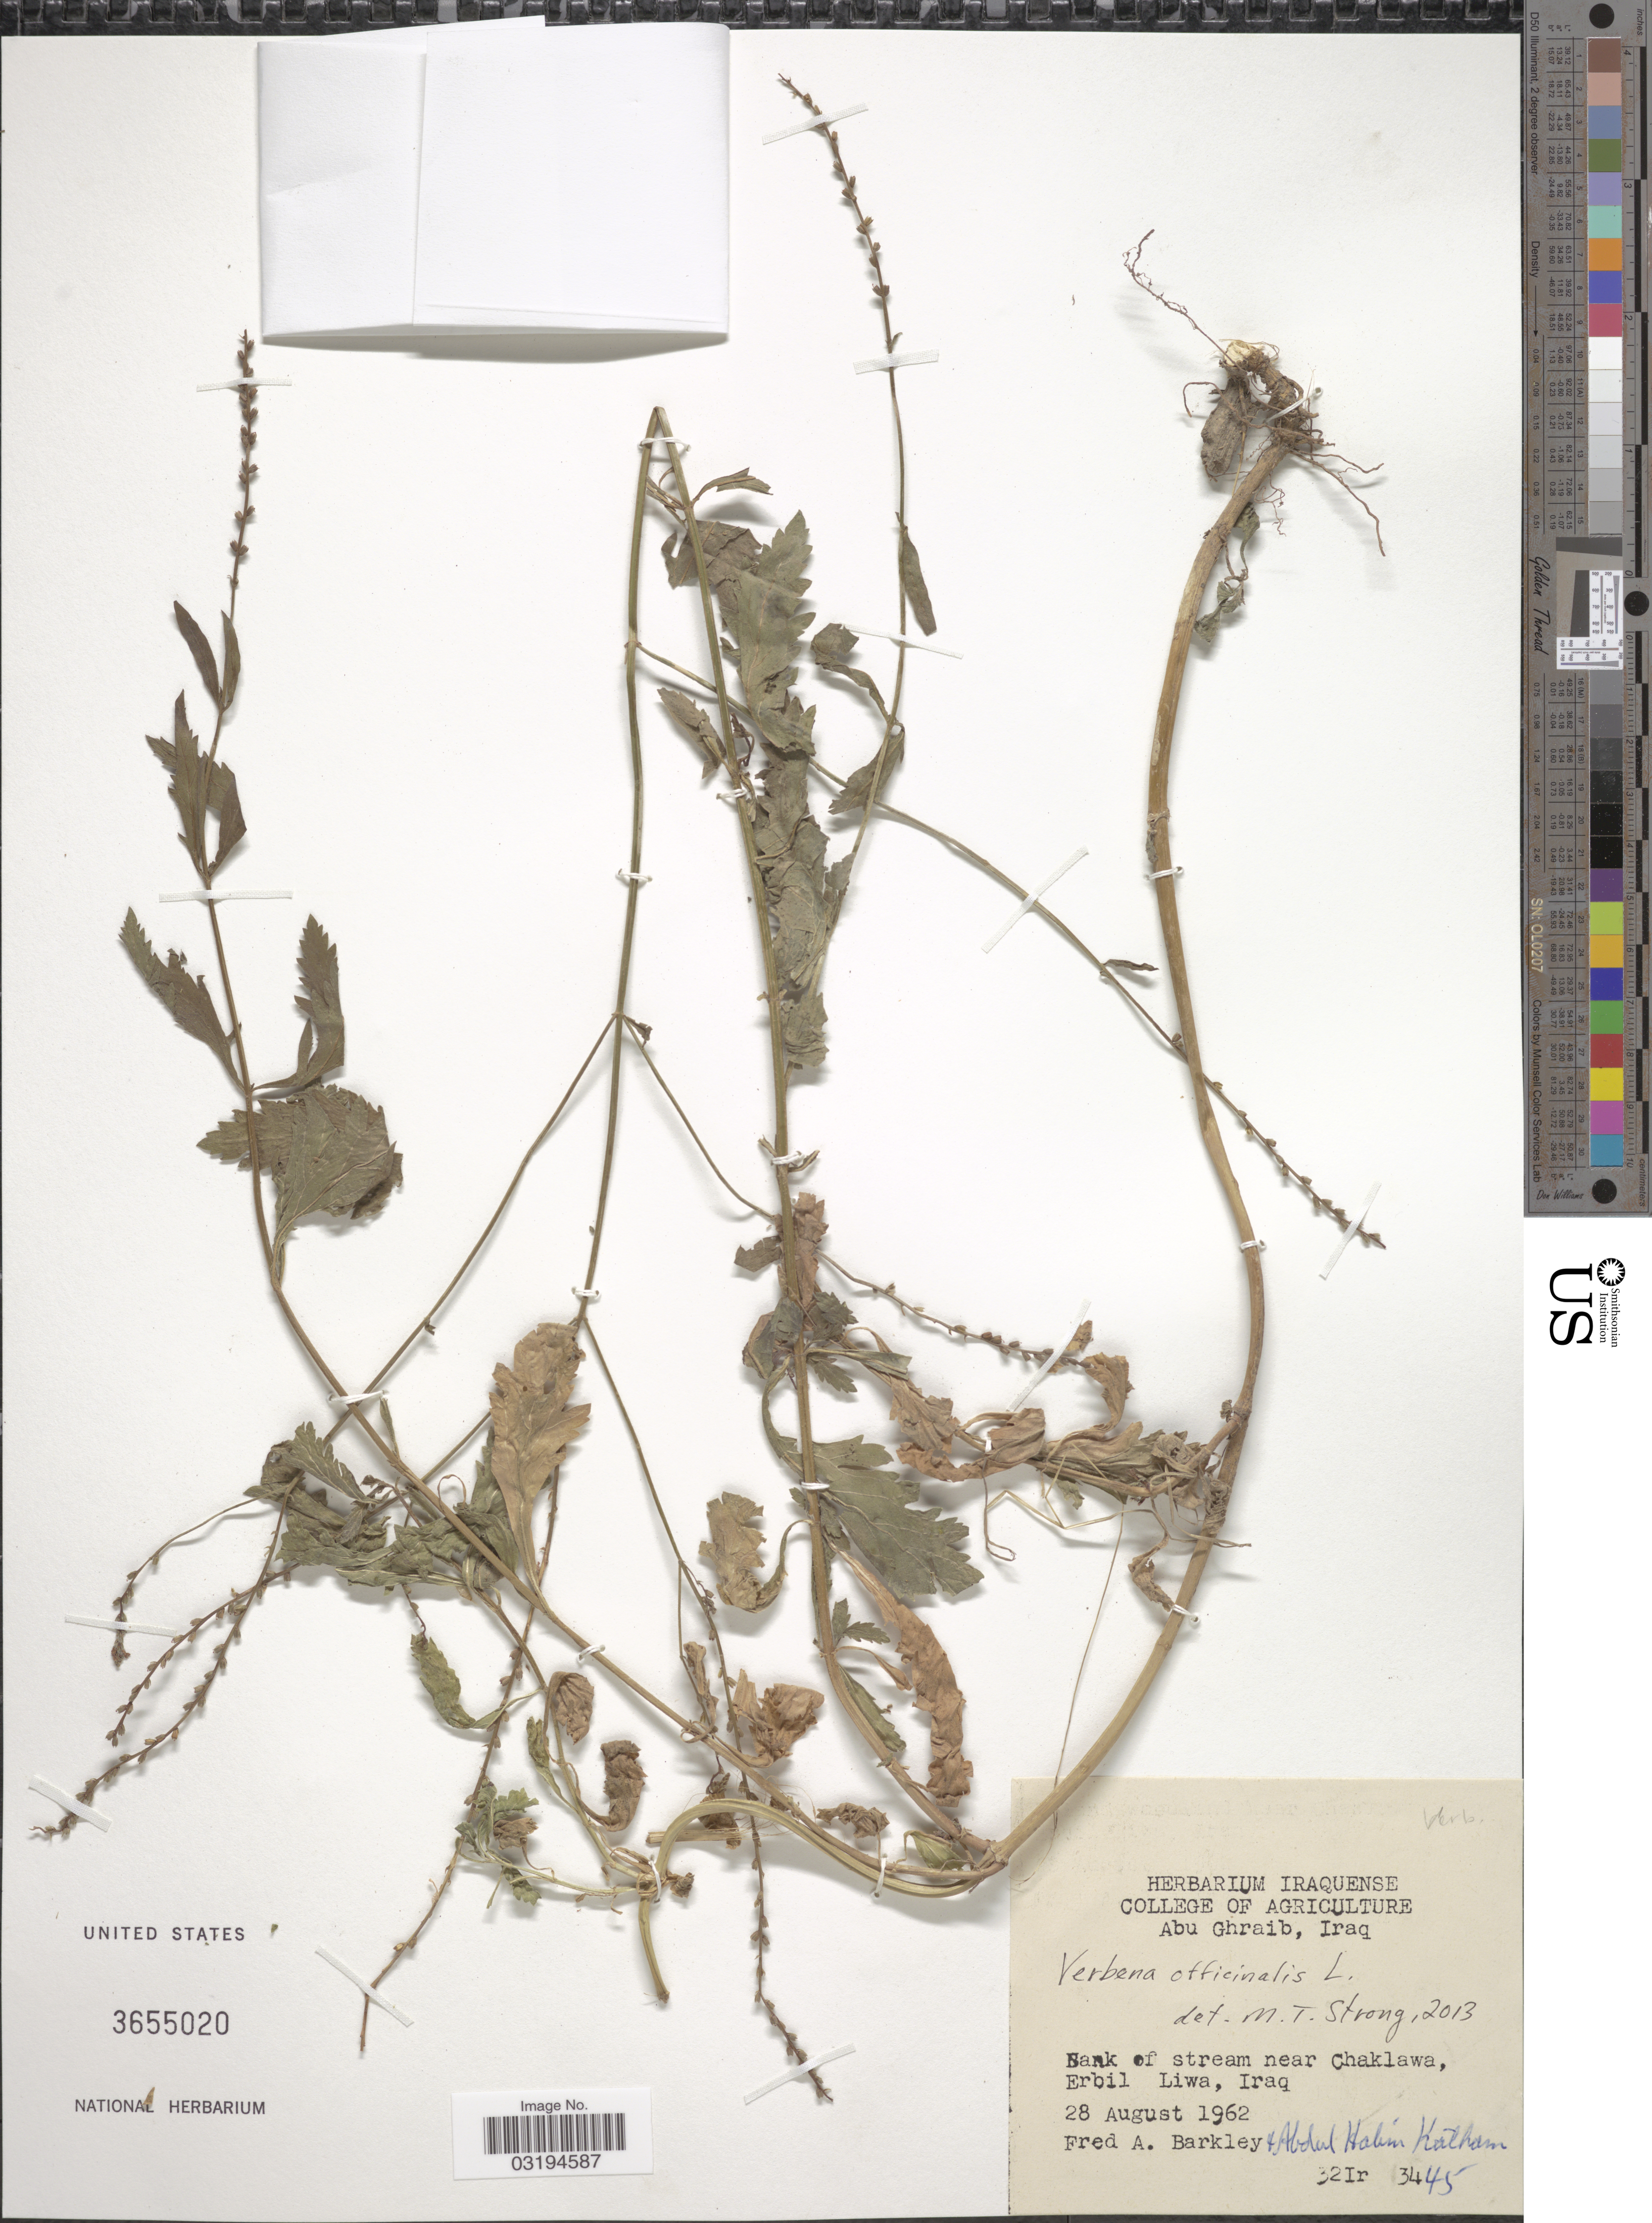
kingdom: Plantae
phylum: Tracheophyta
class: Magnoliopsida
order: Lamiales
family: Verbenaceae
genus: Verbena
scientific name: Verbena officinalis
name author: L.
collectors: F. A. Barkley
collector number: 32Ir3445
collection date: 1962-08-28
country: Iraq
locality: Bank of stream near Chaklawa, Erbil Liwa.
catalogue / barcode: US 3655020